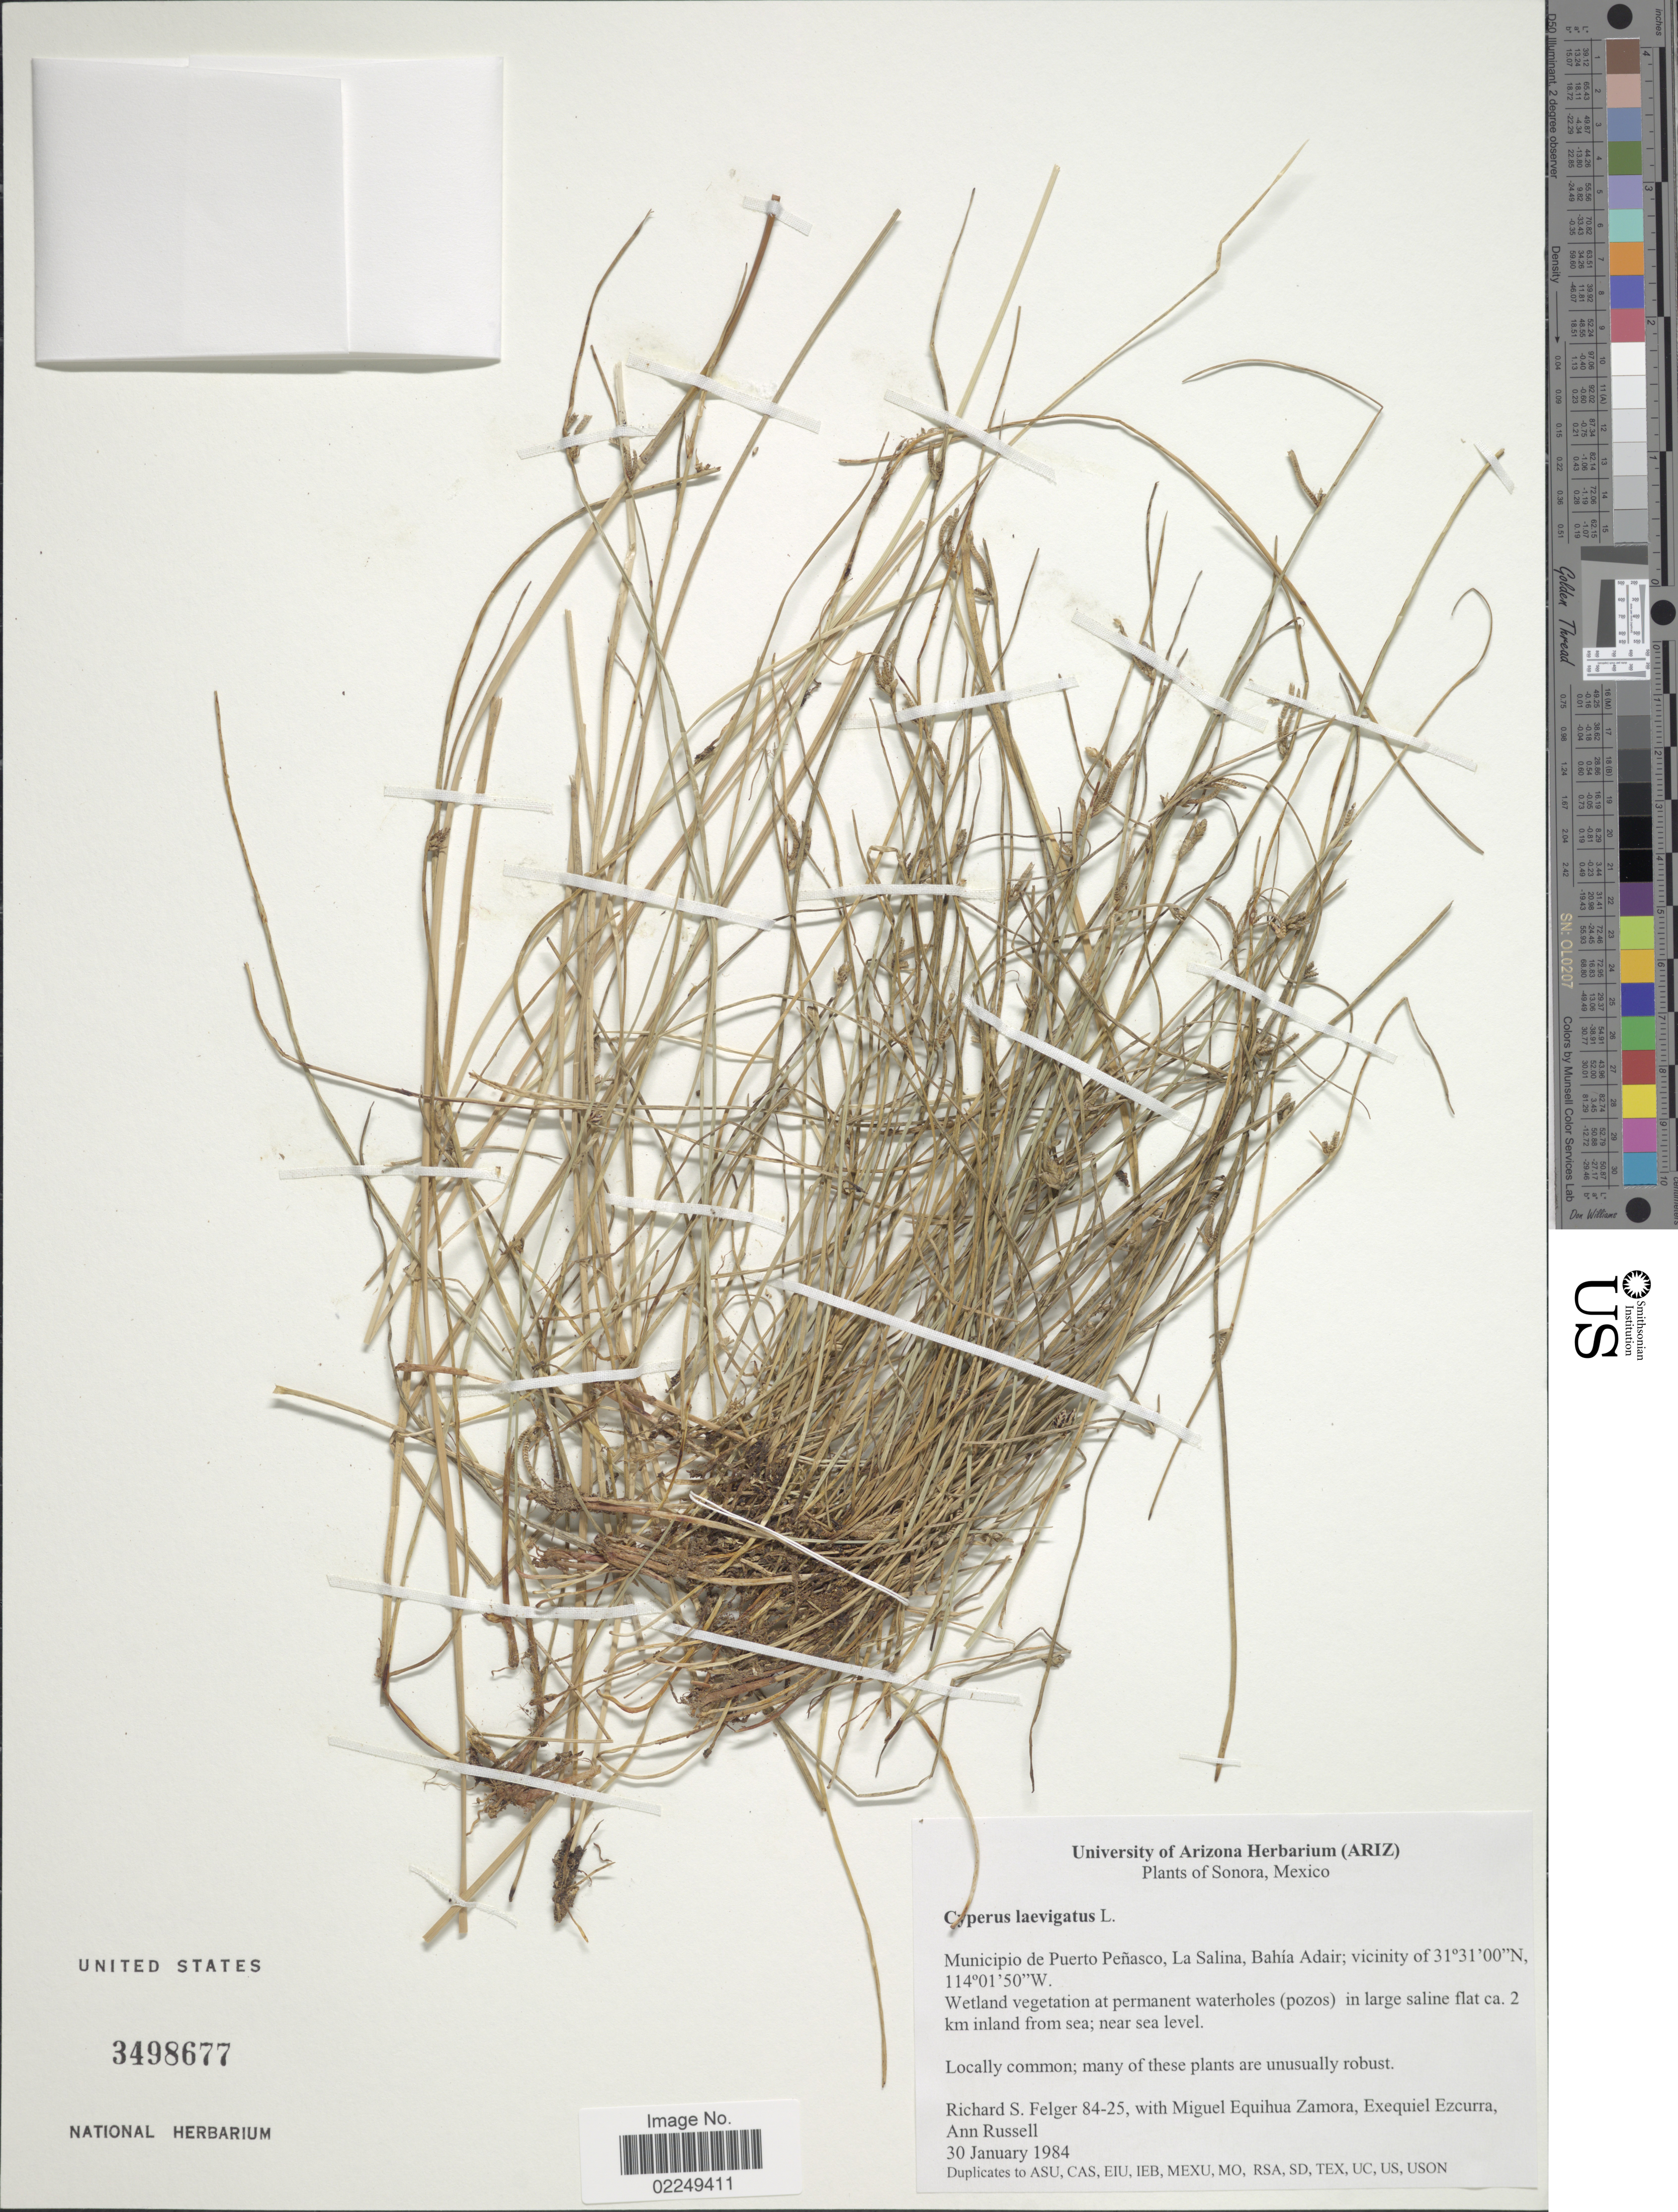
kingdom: Plantae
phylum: Tracheophyta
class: Liliopsida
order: Poales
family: Cyperaceae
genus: Cyperus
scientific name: Cyperus laevigatus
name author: L.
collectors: R. S. Felger, M. Zamora, E. Ezcurra & A. Russell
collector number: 84-25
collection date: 1984-11-30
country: Mexico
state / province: Sonora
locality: Sonora, Mexico, Municipio de Puerto Penasco, La Salina, Bahia Adair, vicinity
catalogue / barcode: US 3498677